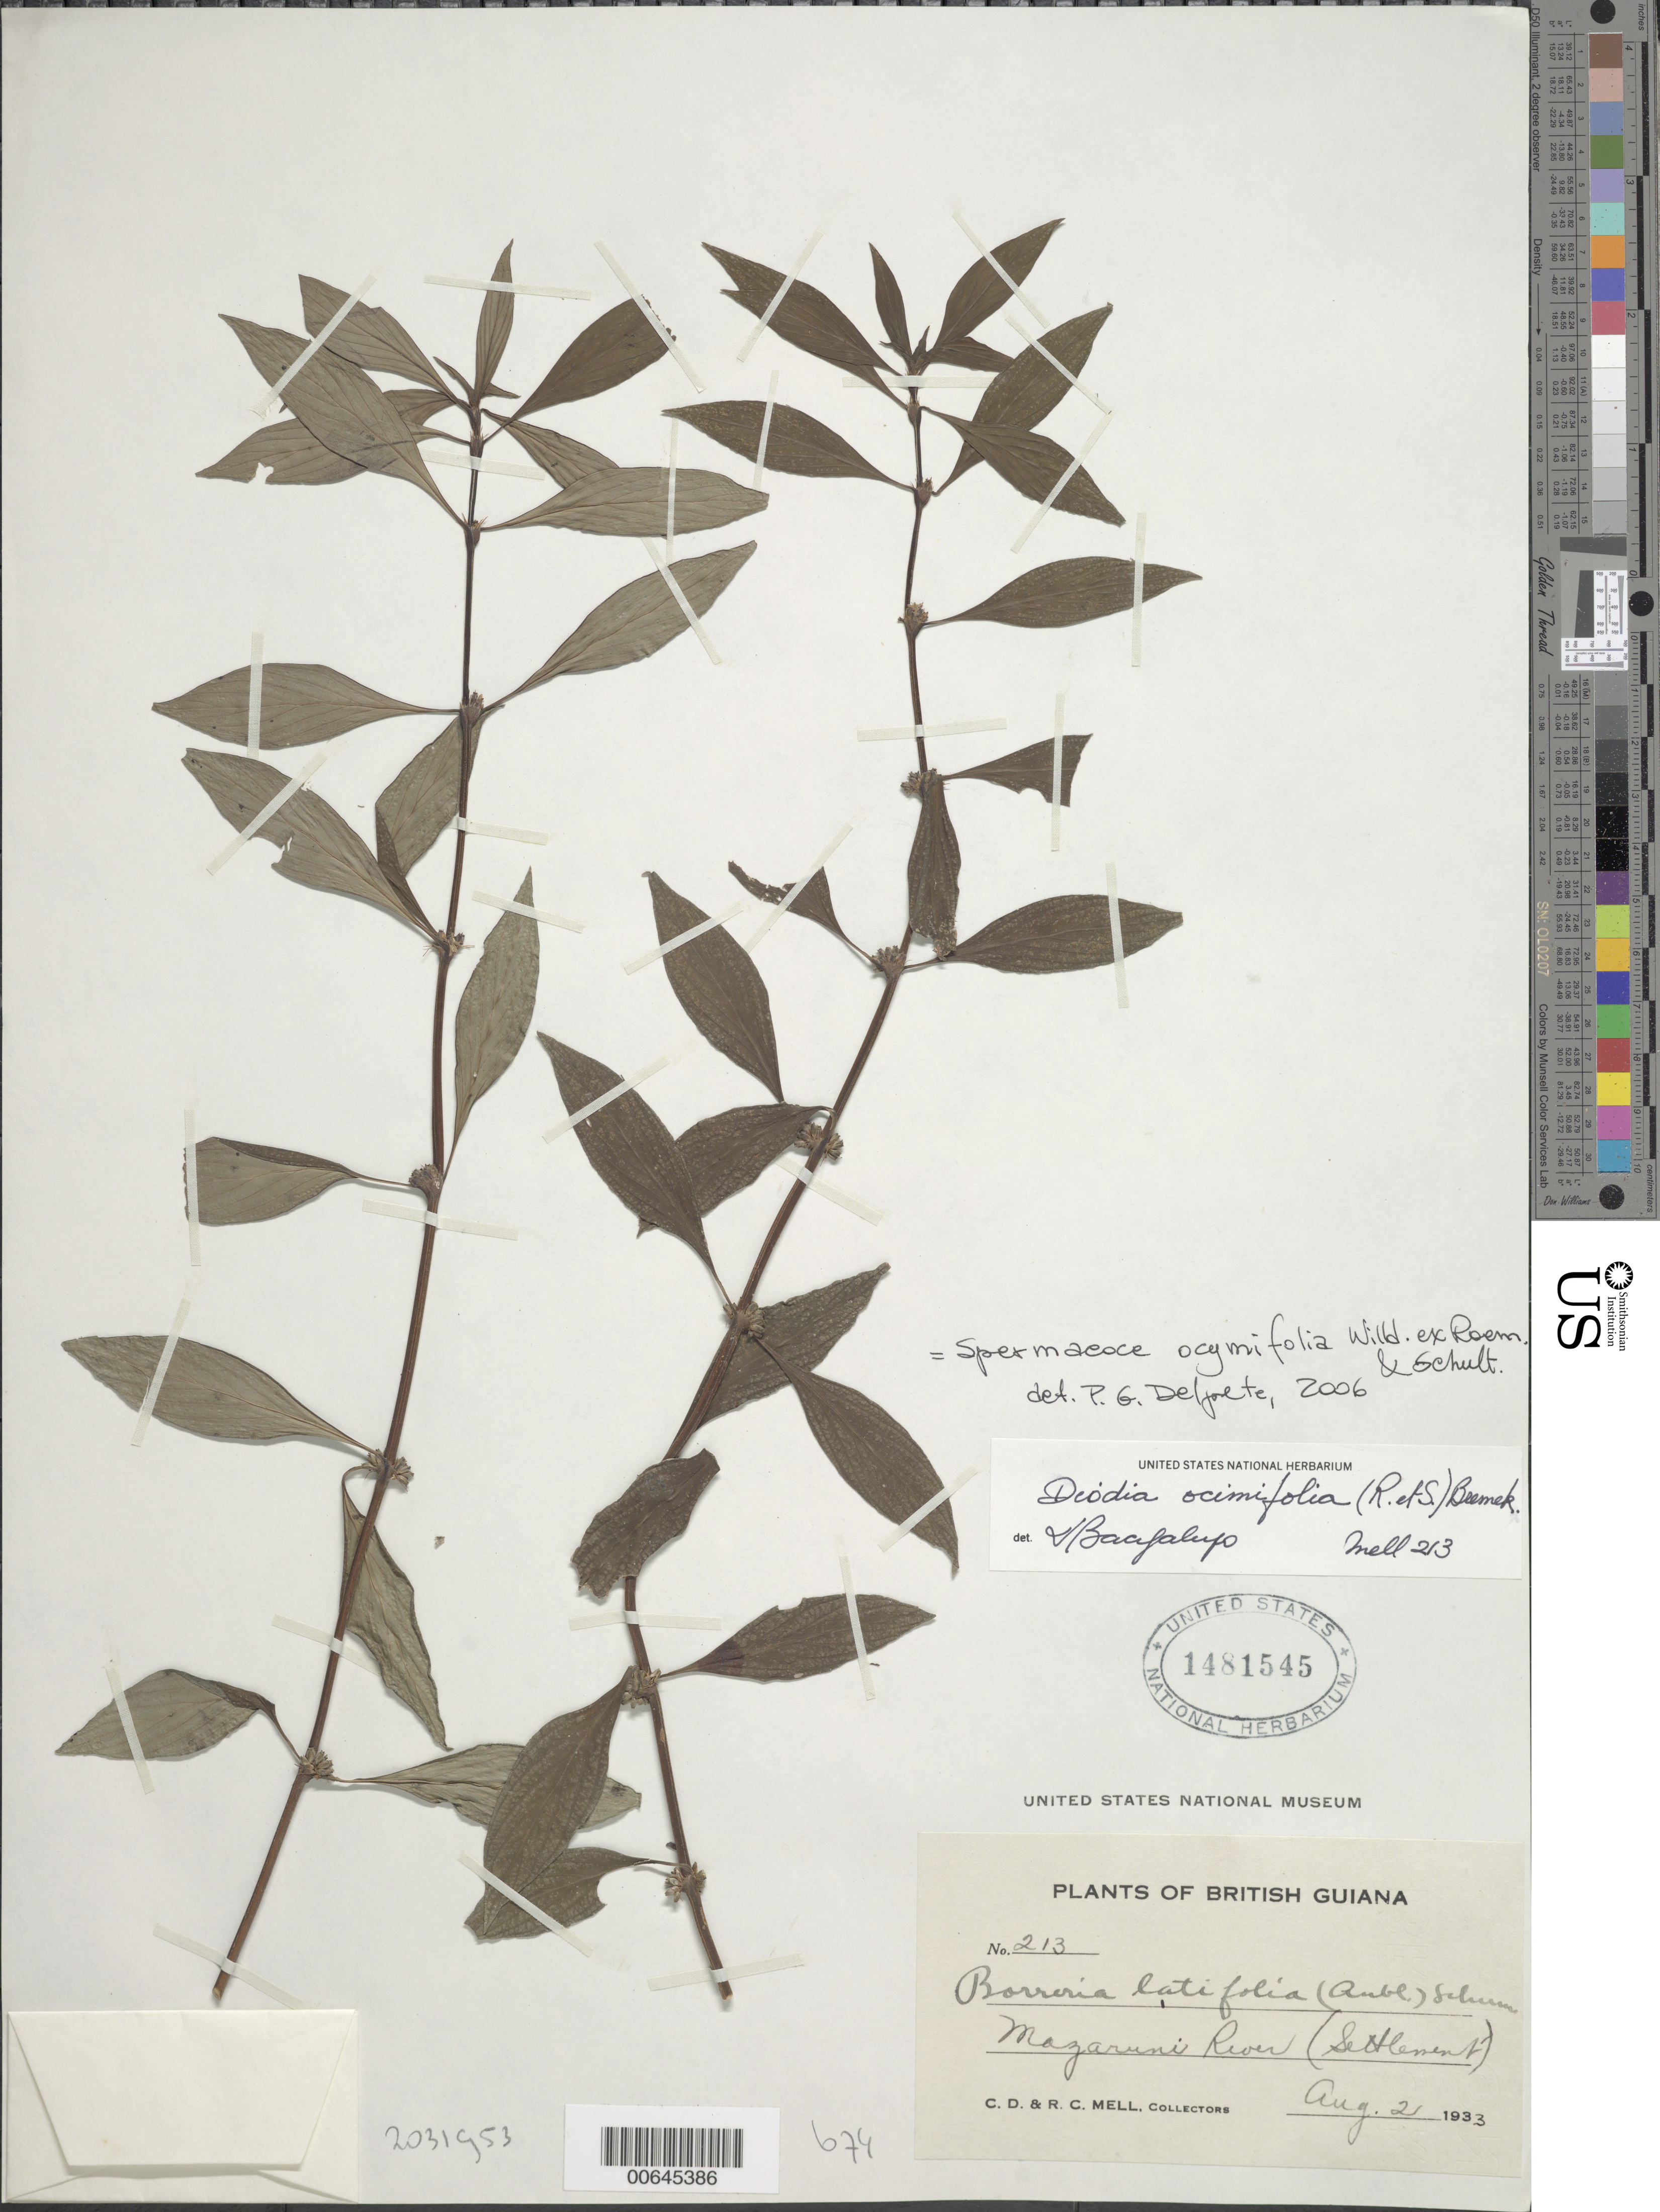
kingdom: Plantae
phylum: Tracheophyta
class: Magnoliopsida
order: Gentianales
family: Rubiaceae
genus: Spermacoce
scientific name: Spermacoce ocymifolia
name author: Willd. ex Roem. & Schult.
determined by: Delprete, P. G., Herb. de Guyane Cay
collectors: C. D. Mell & R. Mell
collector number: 213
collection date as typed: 21-Aug-33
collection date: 1933-08-21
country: Guyana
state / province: Cuyuni-Mazaruni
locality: Mazaruni R. (settlement)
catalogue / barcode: US 1481545